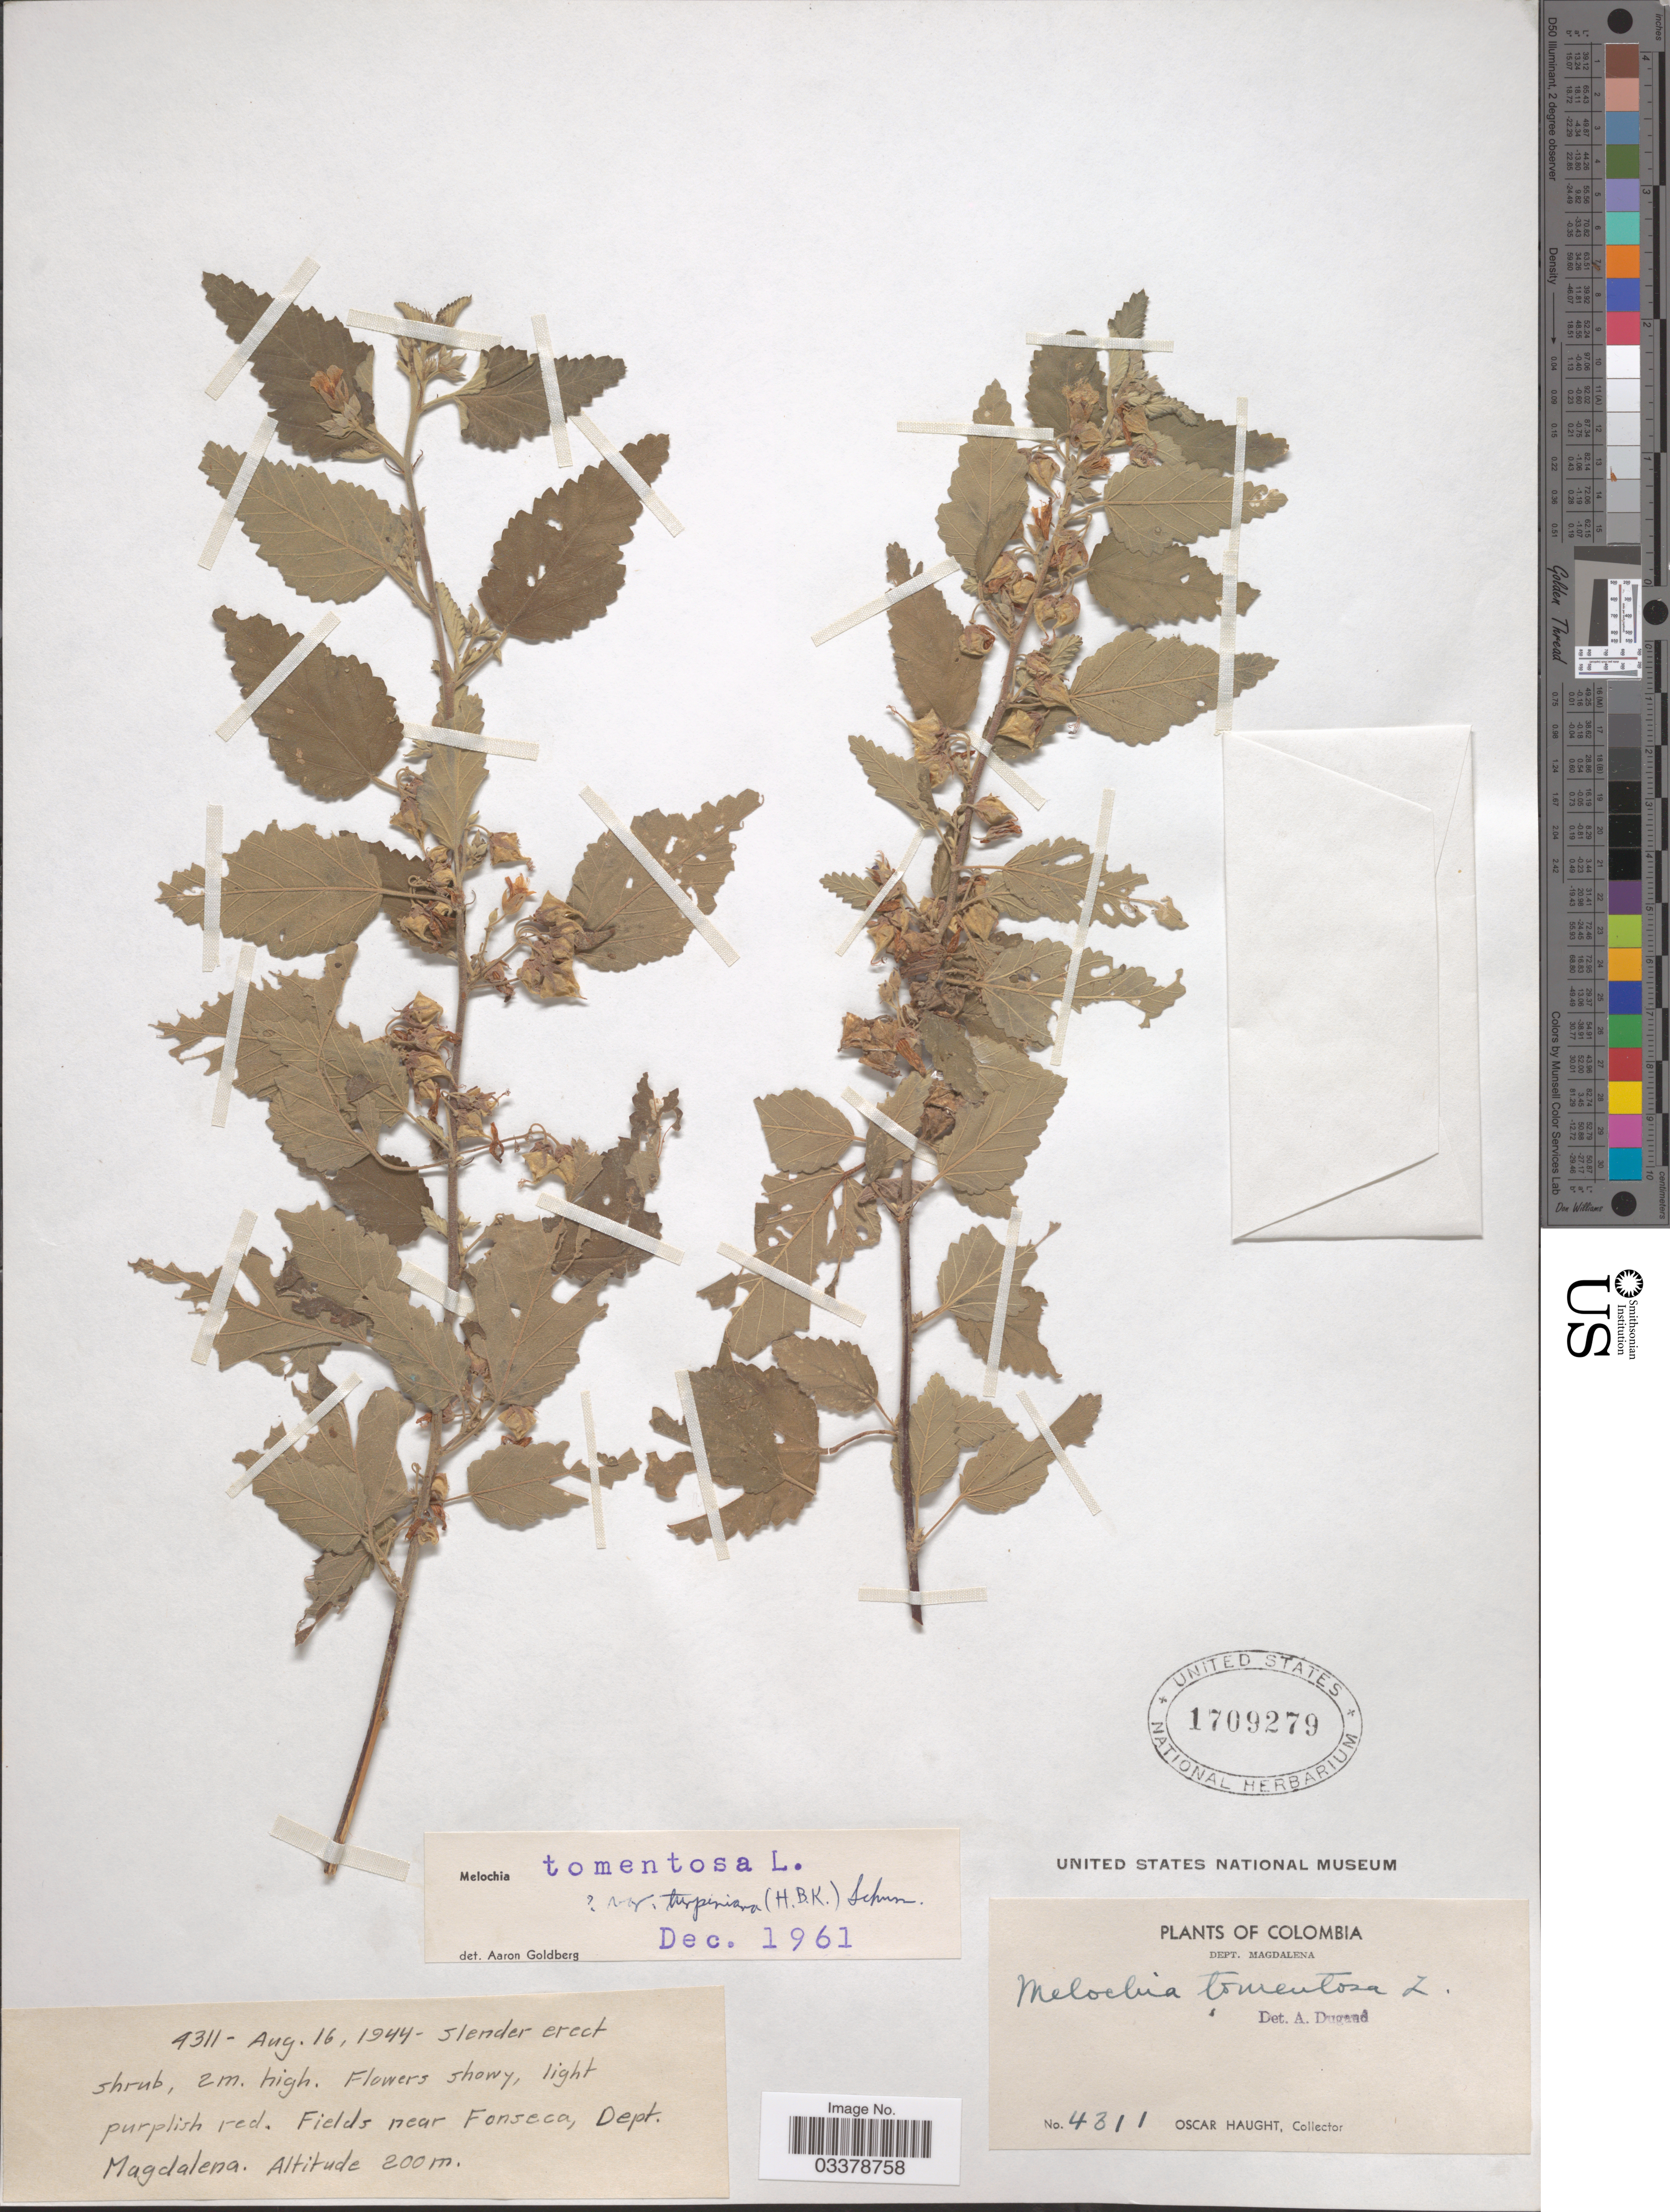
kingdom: Plantae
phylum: Tracheophyta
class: Magnoliopsida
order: Malvales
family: Malvaceae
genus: Melochia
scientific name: Melochia tomentosa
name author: L.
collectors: O. Haught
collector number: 4311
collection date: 1944-08-16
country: Colombia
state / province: Magdalena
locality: Fields near Fonseca, Dept. Magdalena.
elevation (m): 200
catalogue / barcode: US 1709279